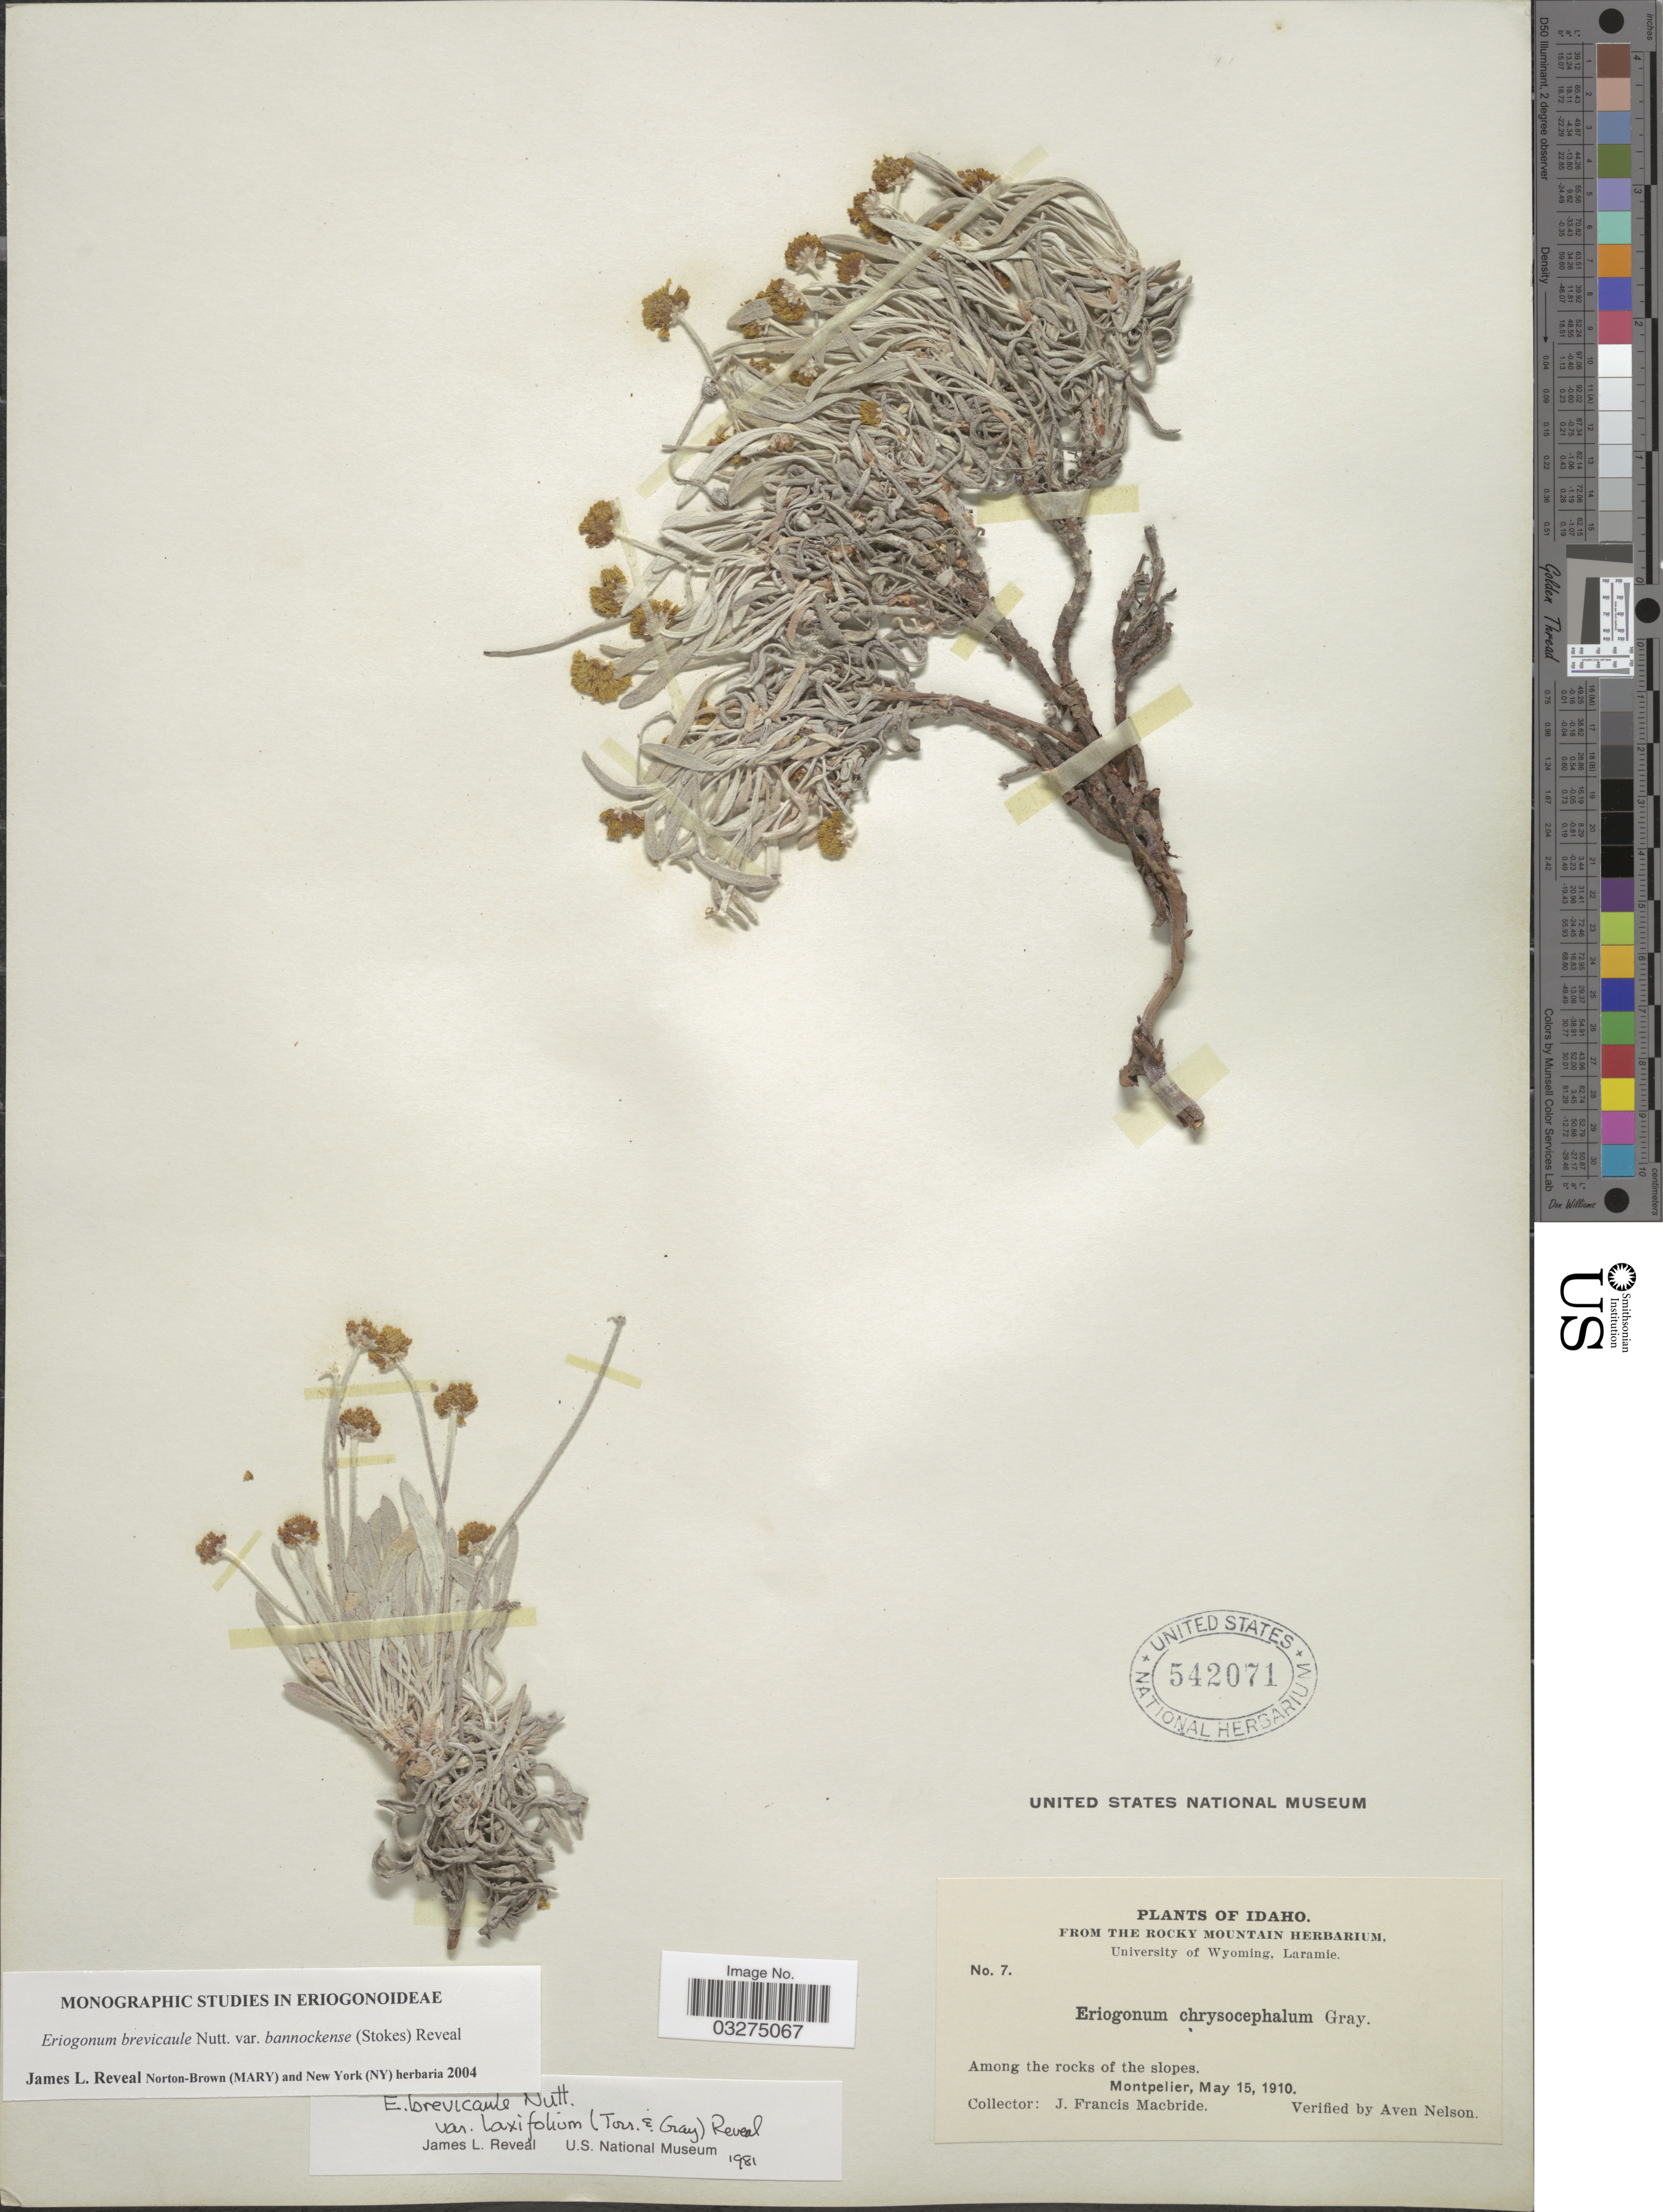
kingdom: Plantae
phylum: Tracheophyta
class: Magnoliopsida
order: Caryophyllales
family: Polygonaceae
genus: Eriogonum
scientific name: Eriogonum brevicaule var. laxifolium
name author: (Torr. & A. Gray) Reveal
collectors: J. F. Macbride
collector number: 7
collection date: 1910-05-15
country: United States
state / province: Idaho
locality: Montpelier.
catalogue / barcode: US 542071